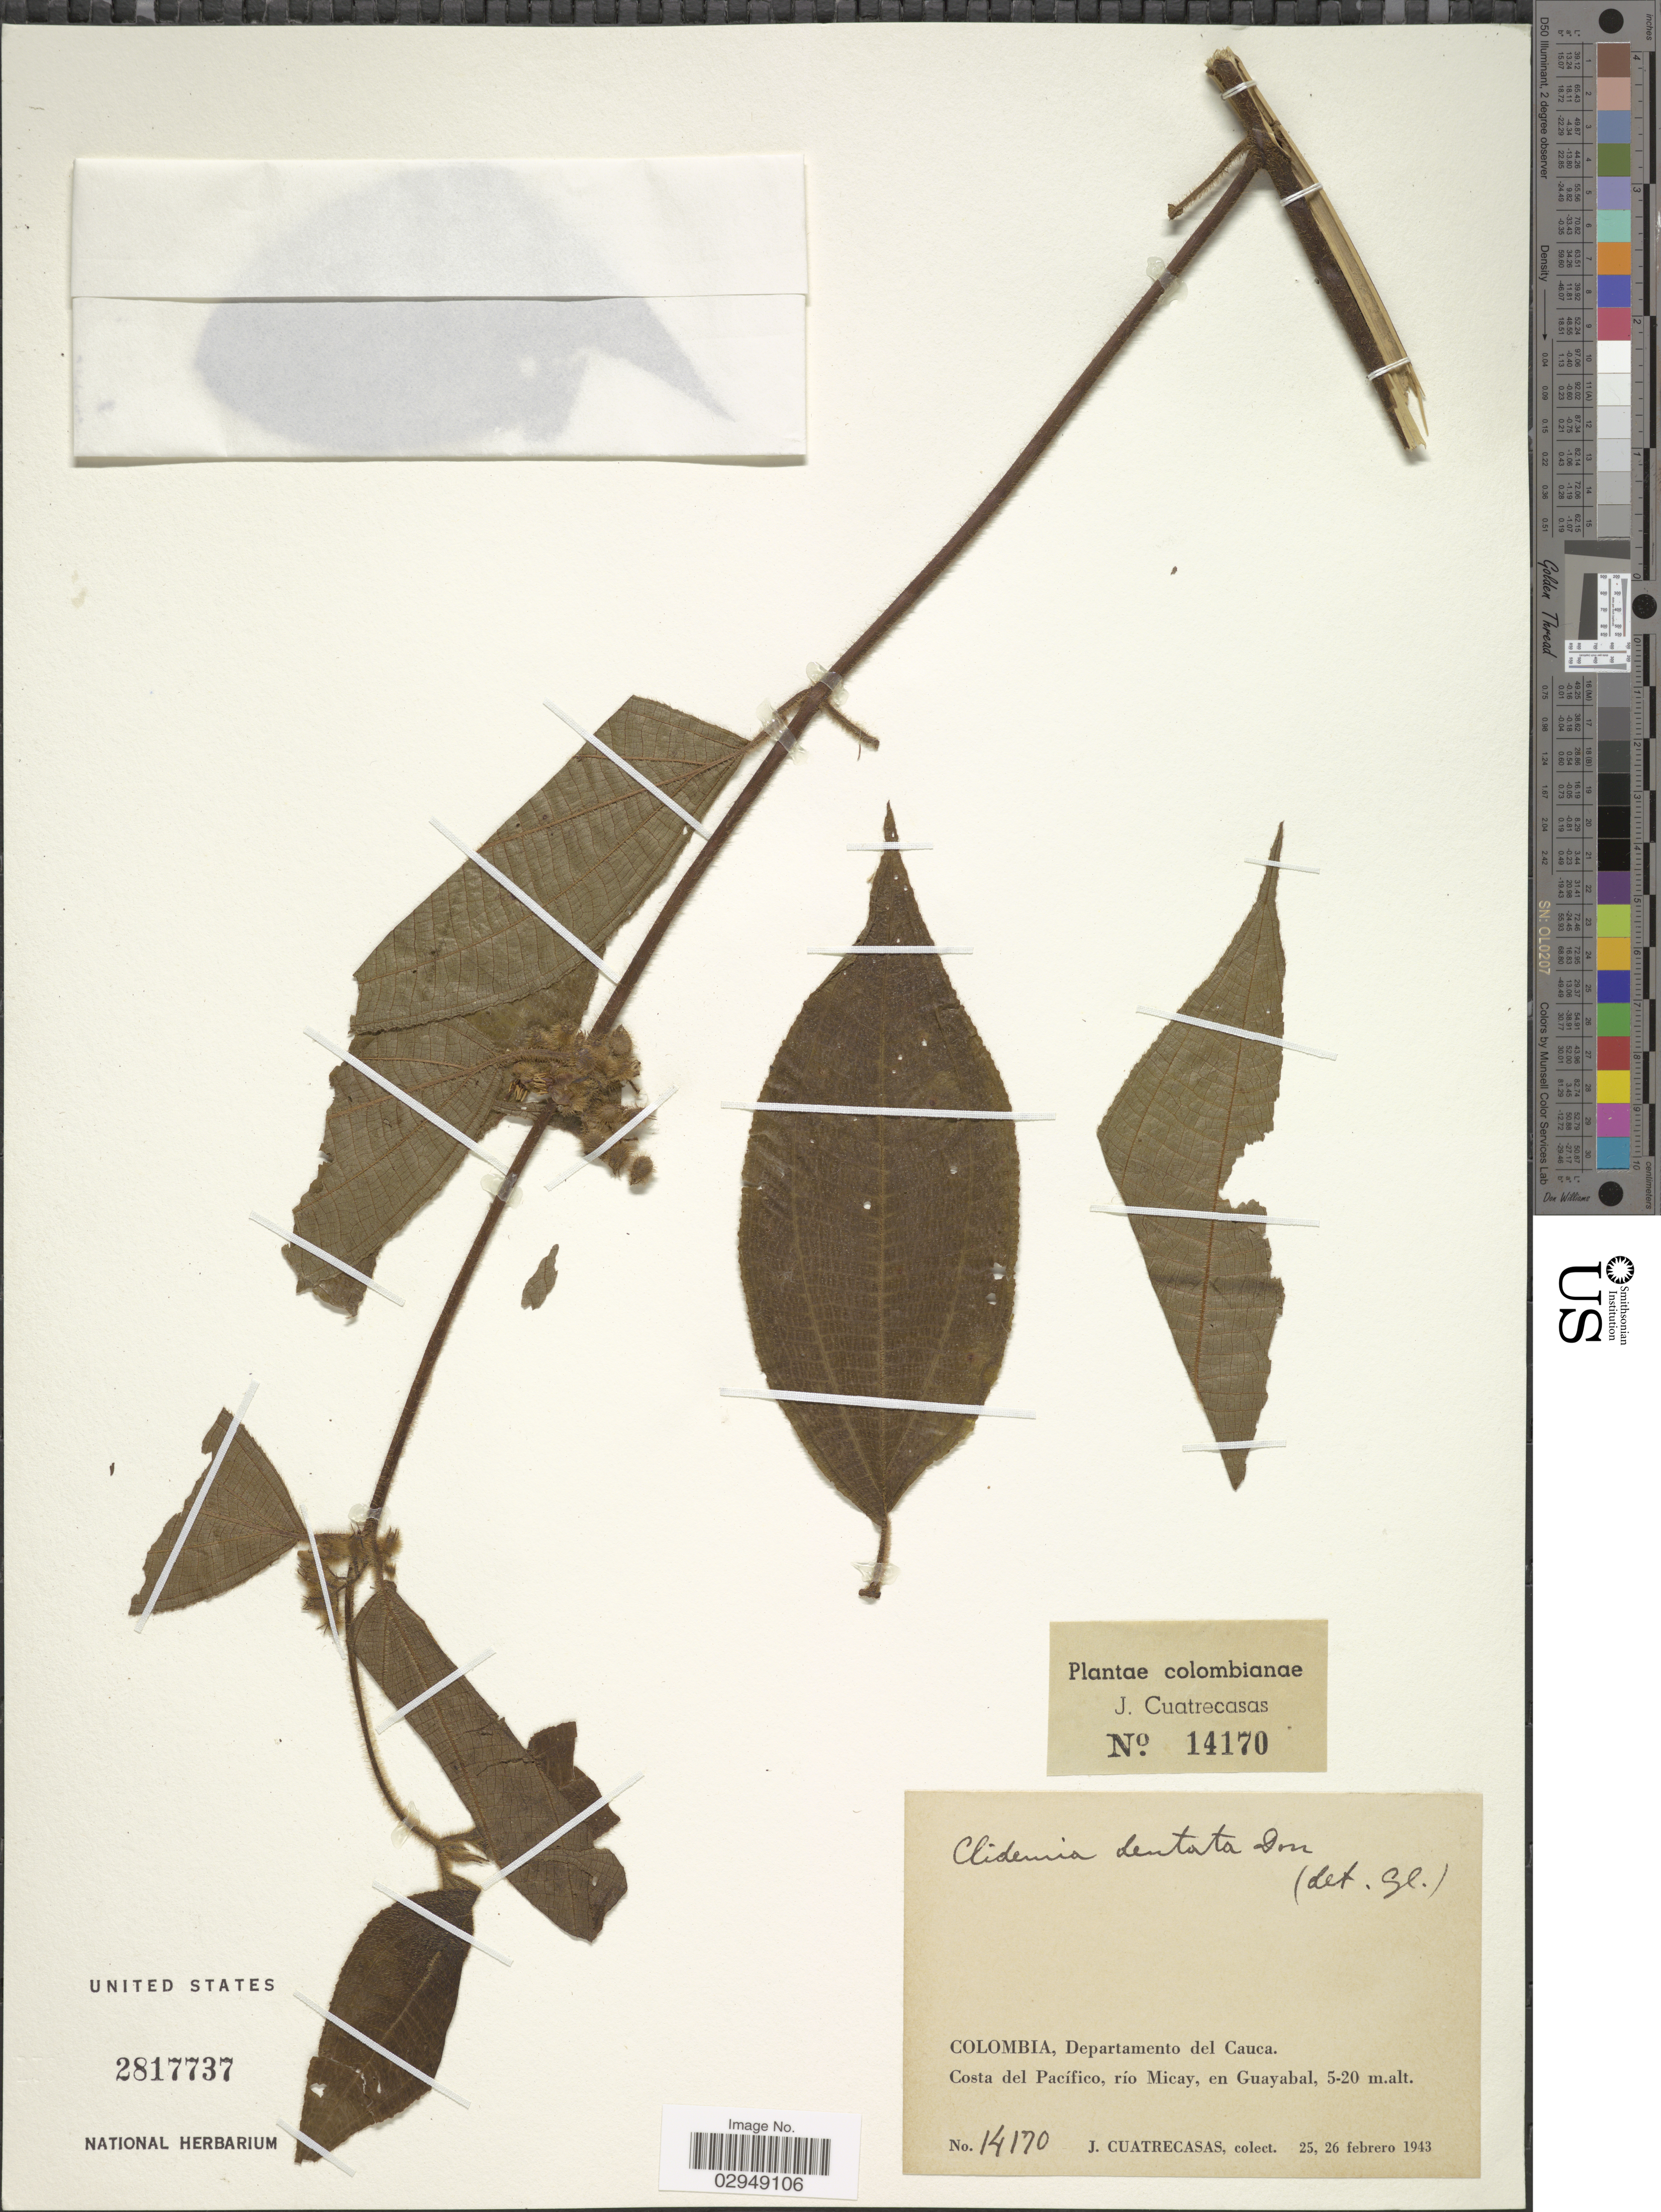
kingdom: Plantae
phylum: Tracheophyta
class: Magnoliopsida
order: Myrtales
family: Melastomataceae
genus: Clidemia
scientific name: Clidemia dentata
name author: D. Don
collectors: J. Cuatrecasas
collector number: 14170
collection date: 1943-02-25/1943-02-26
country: Colombia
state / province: Cauca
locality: Departamento del Cauca, Costa del Pacífico, río Micay, en Guayabal.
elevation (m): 5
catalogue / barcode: US 2817737